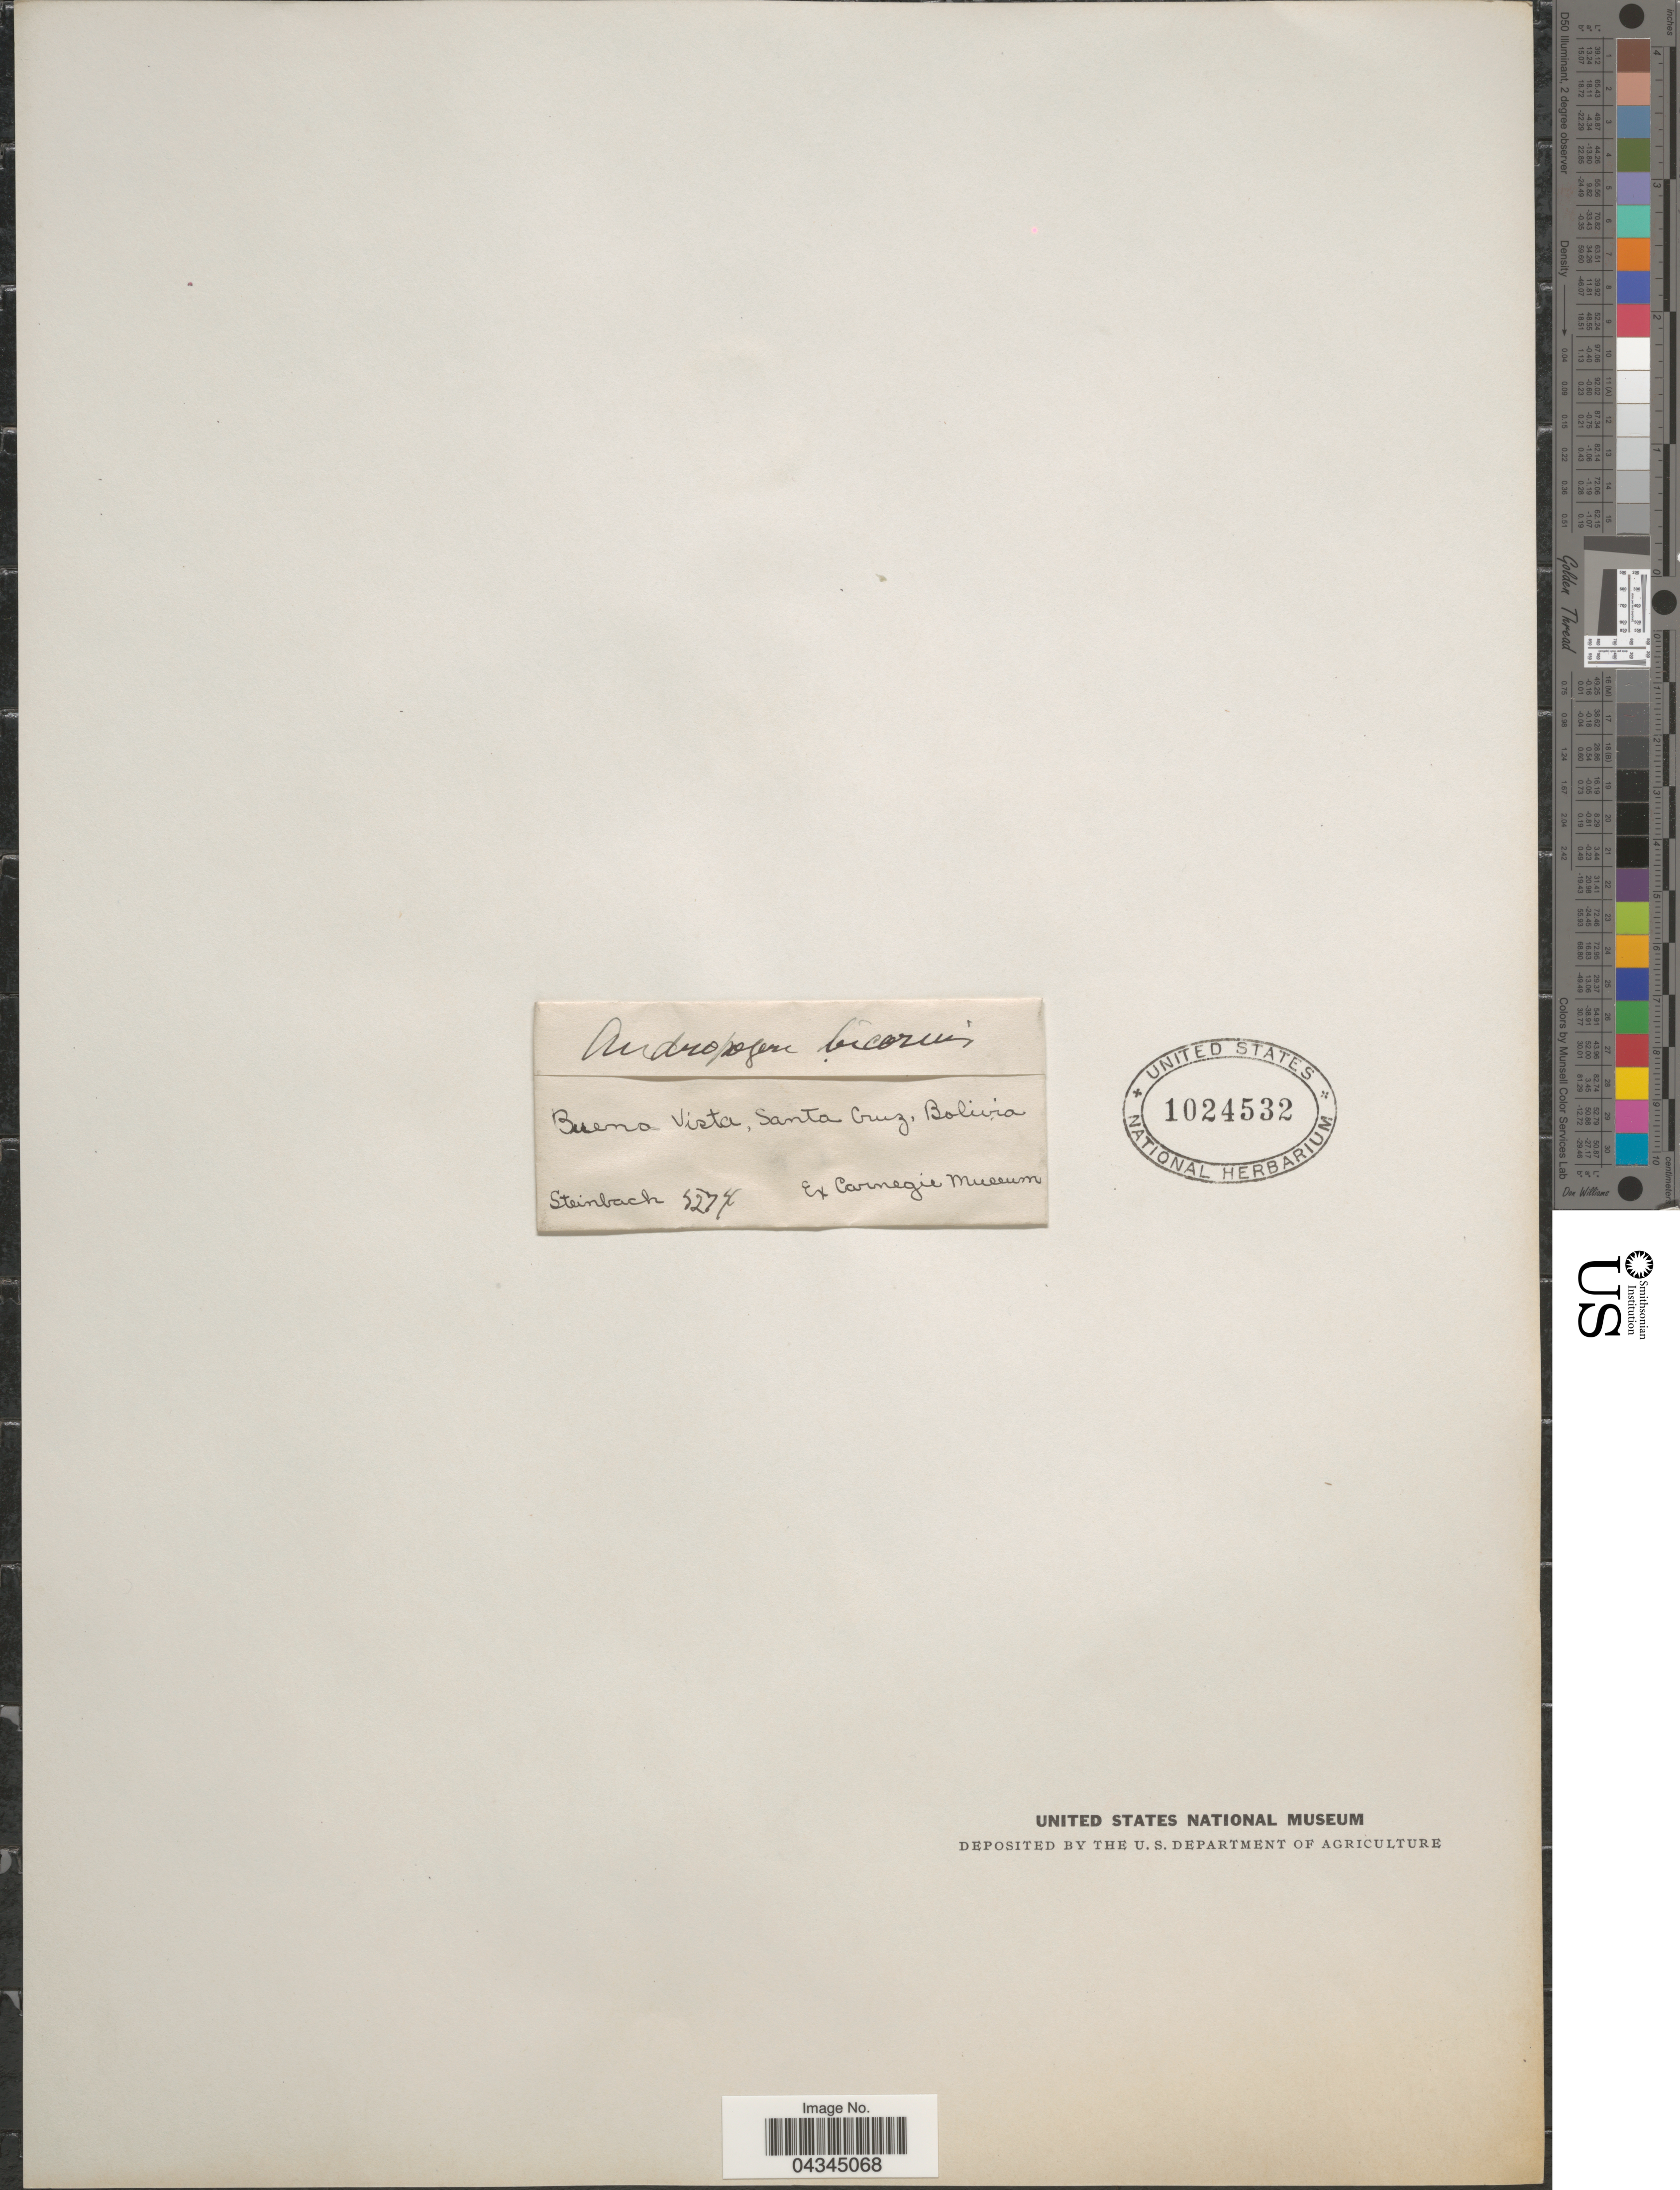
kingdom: Plantae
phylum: Tracheophyta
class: Liliopsida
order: Poales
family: Poaceae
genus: Andropogon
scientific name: Andropogon bicornis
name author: L.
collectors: Steinbach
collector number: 5274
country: Bolivia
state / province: Santa Cruz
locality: Buena Vista.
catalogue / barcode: US 1024532